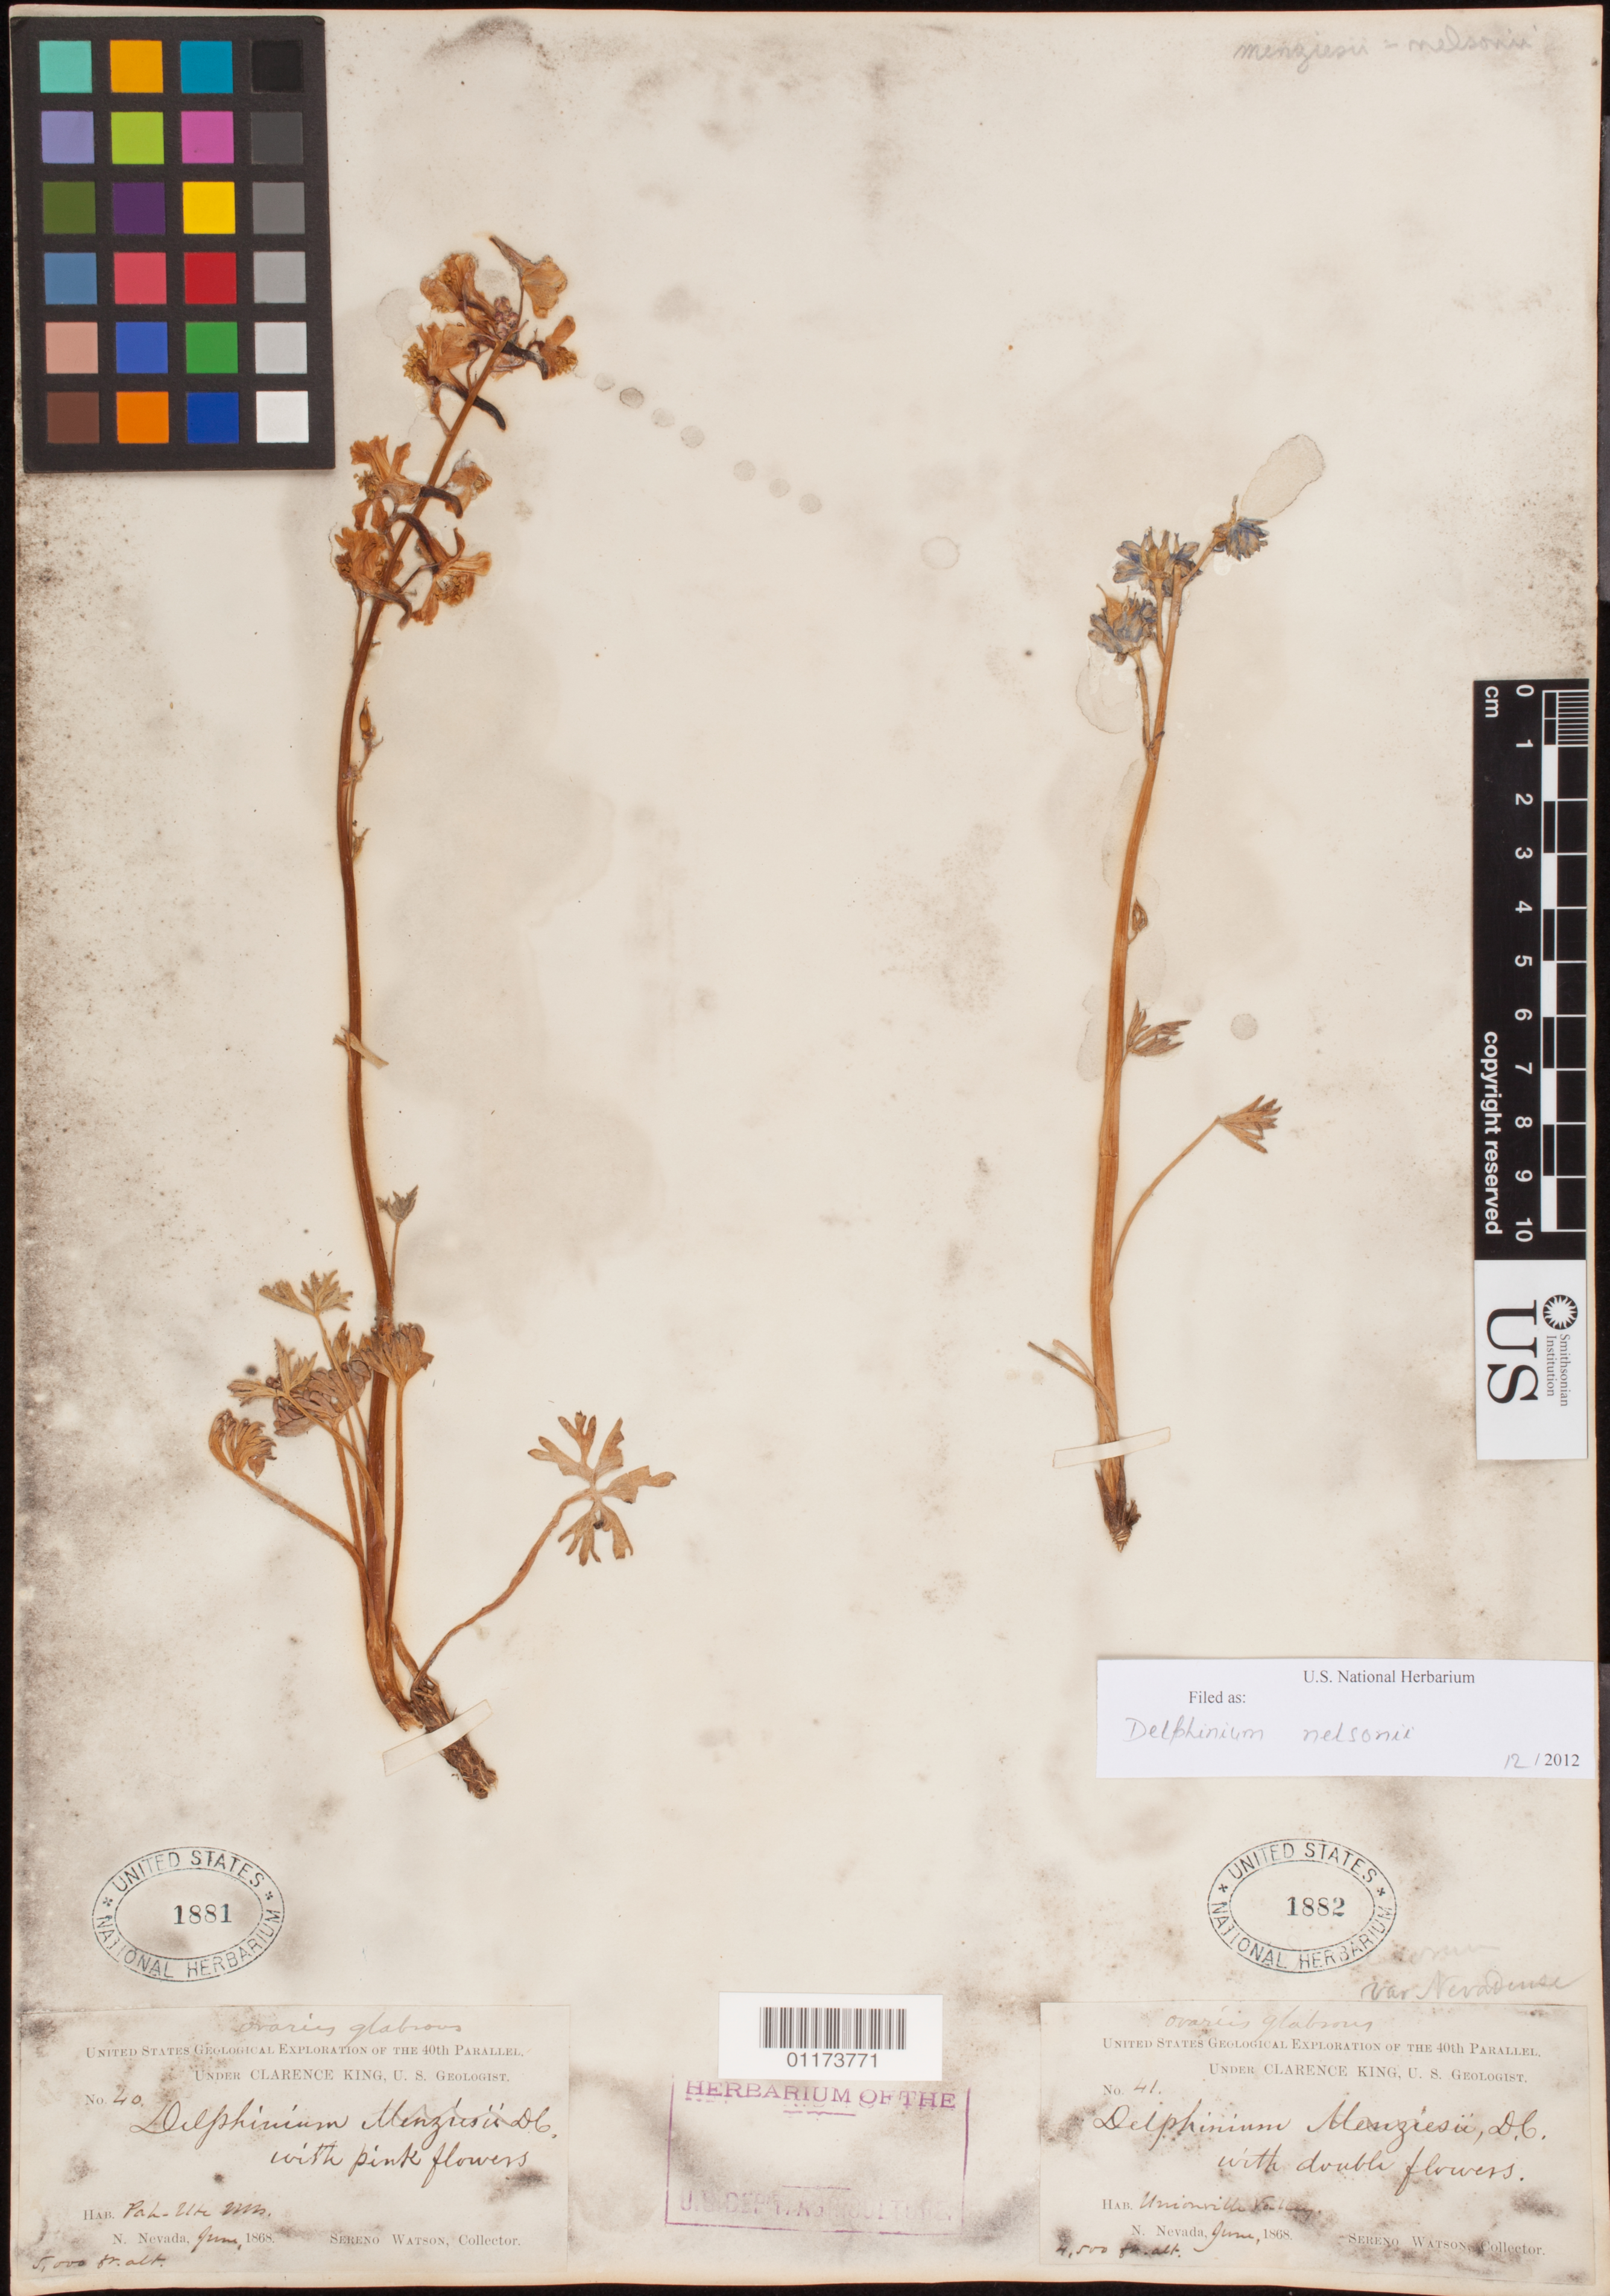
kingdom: Plantae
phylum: Tracheophyta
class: Magnoliopsida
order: Ranunculales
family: Ranunculaceae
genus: Delphinium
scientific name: Delphinium nelsonii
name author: Greene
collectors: S. Watson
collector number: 41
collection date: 1868-06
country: United States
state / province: Nevada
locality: Unionville, N. Nevada.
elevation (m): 1372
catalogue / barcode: US 1882